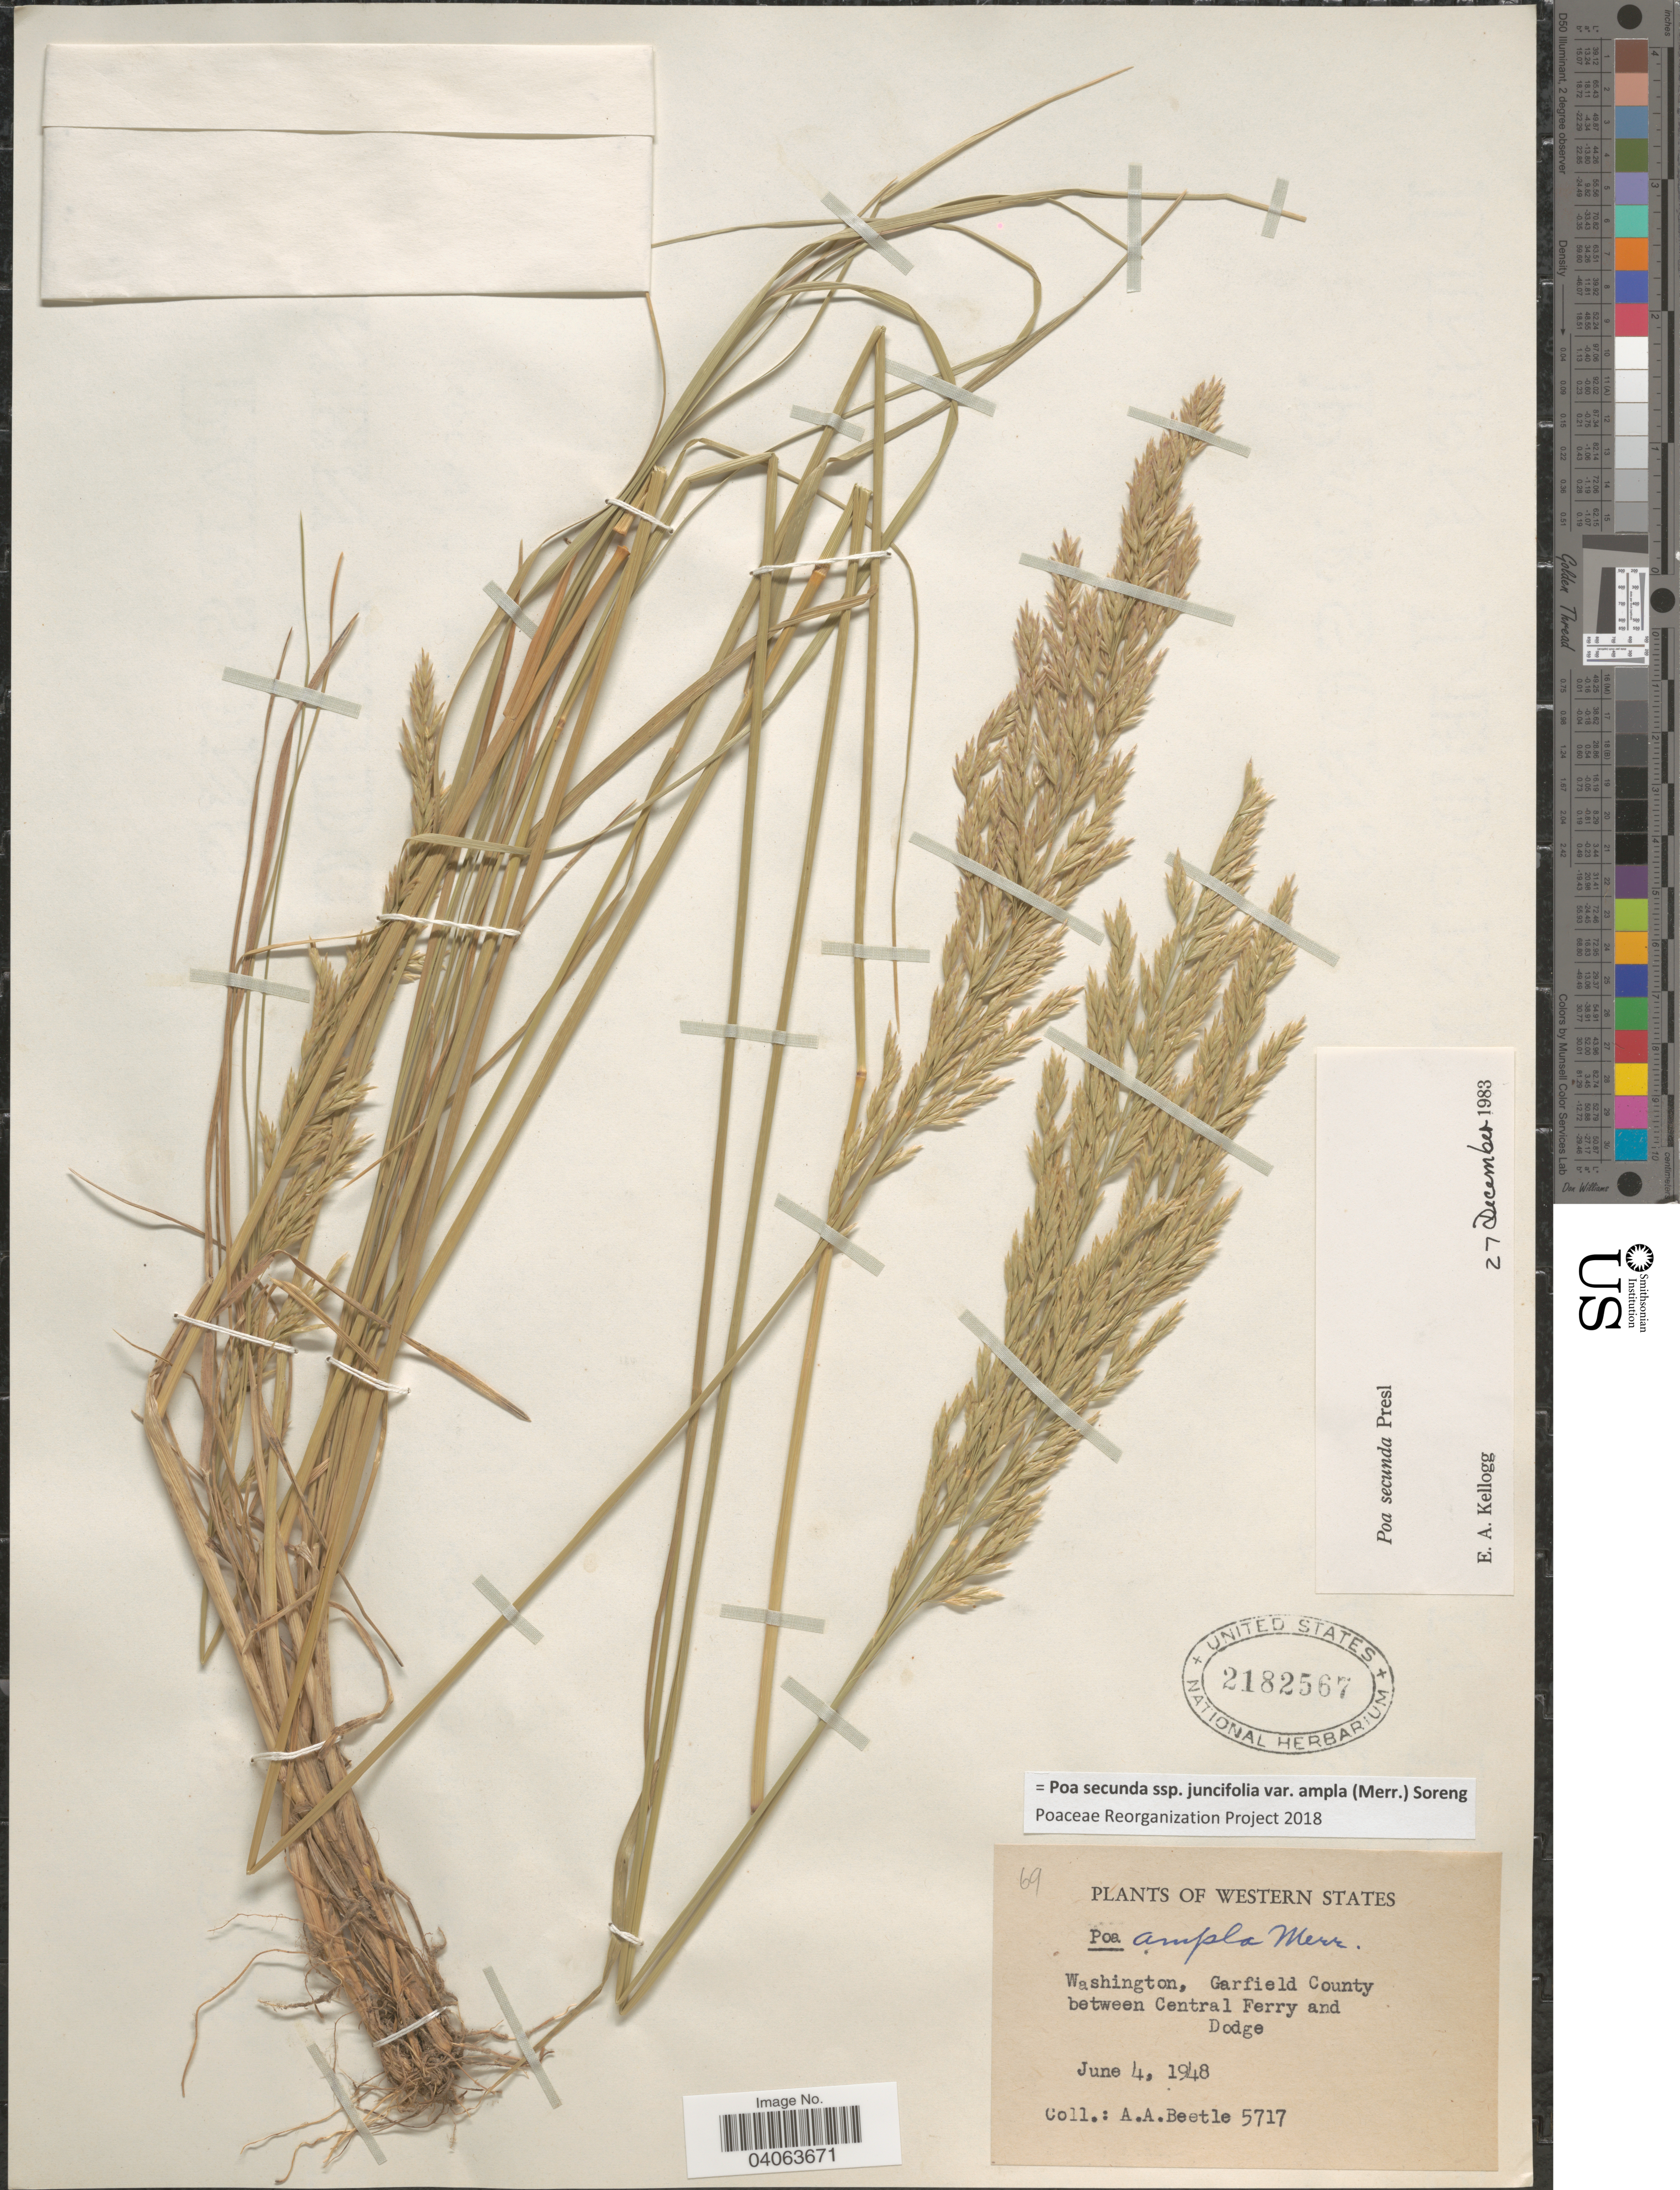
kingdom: Plantae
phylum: Tracheophyta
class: Liliopsida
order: Poales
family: Poaceae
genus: Poa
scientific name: Poa secunda subsp. juncifolia var. ampla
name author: (Merr.) Soreng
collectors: A. A. Beetle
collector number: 5717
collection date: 1948-06-04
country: United States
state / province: Washington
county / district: Garfield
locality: Western States. Garfield County between Central Ferry and Dodge.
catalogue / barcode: US 2182567